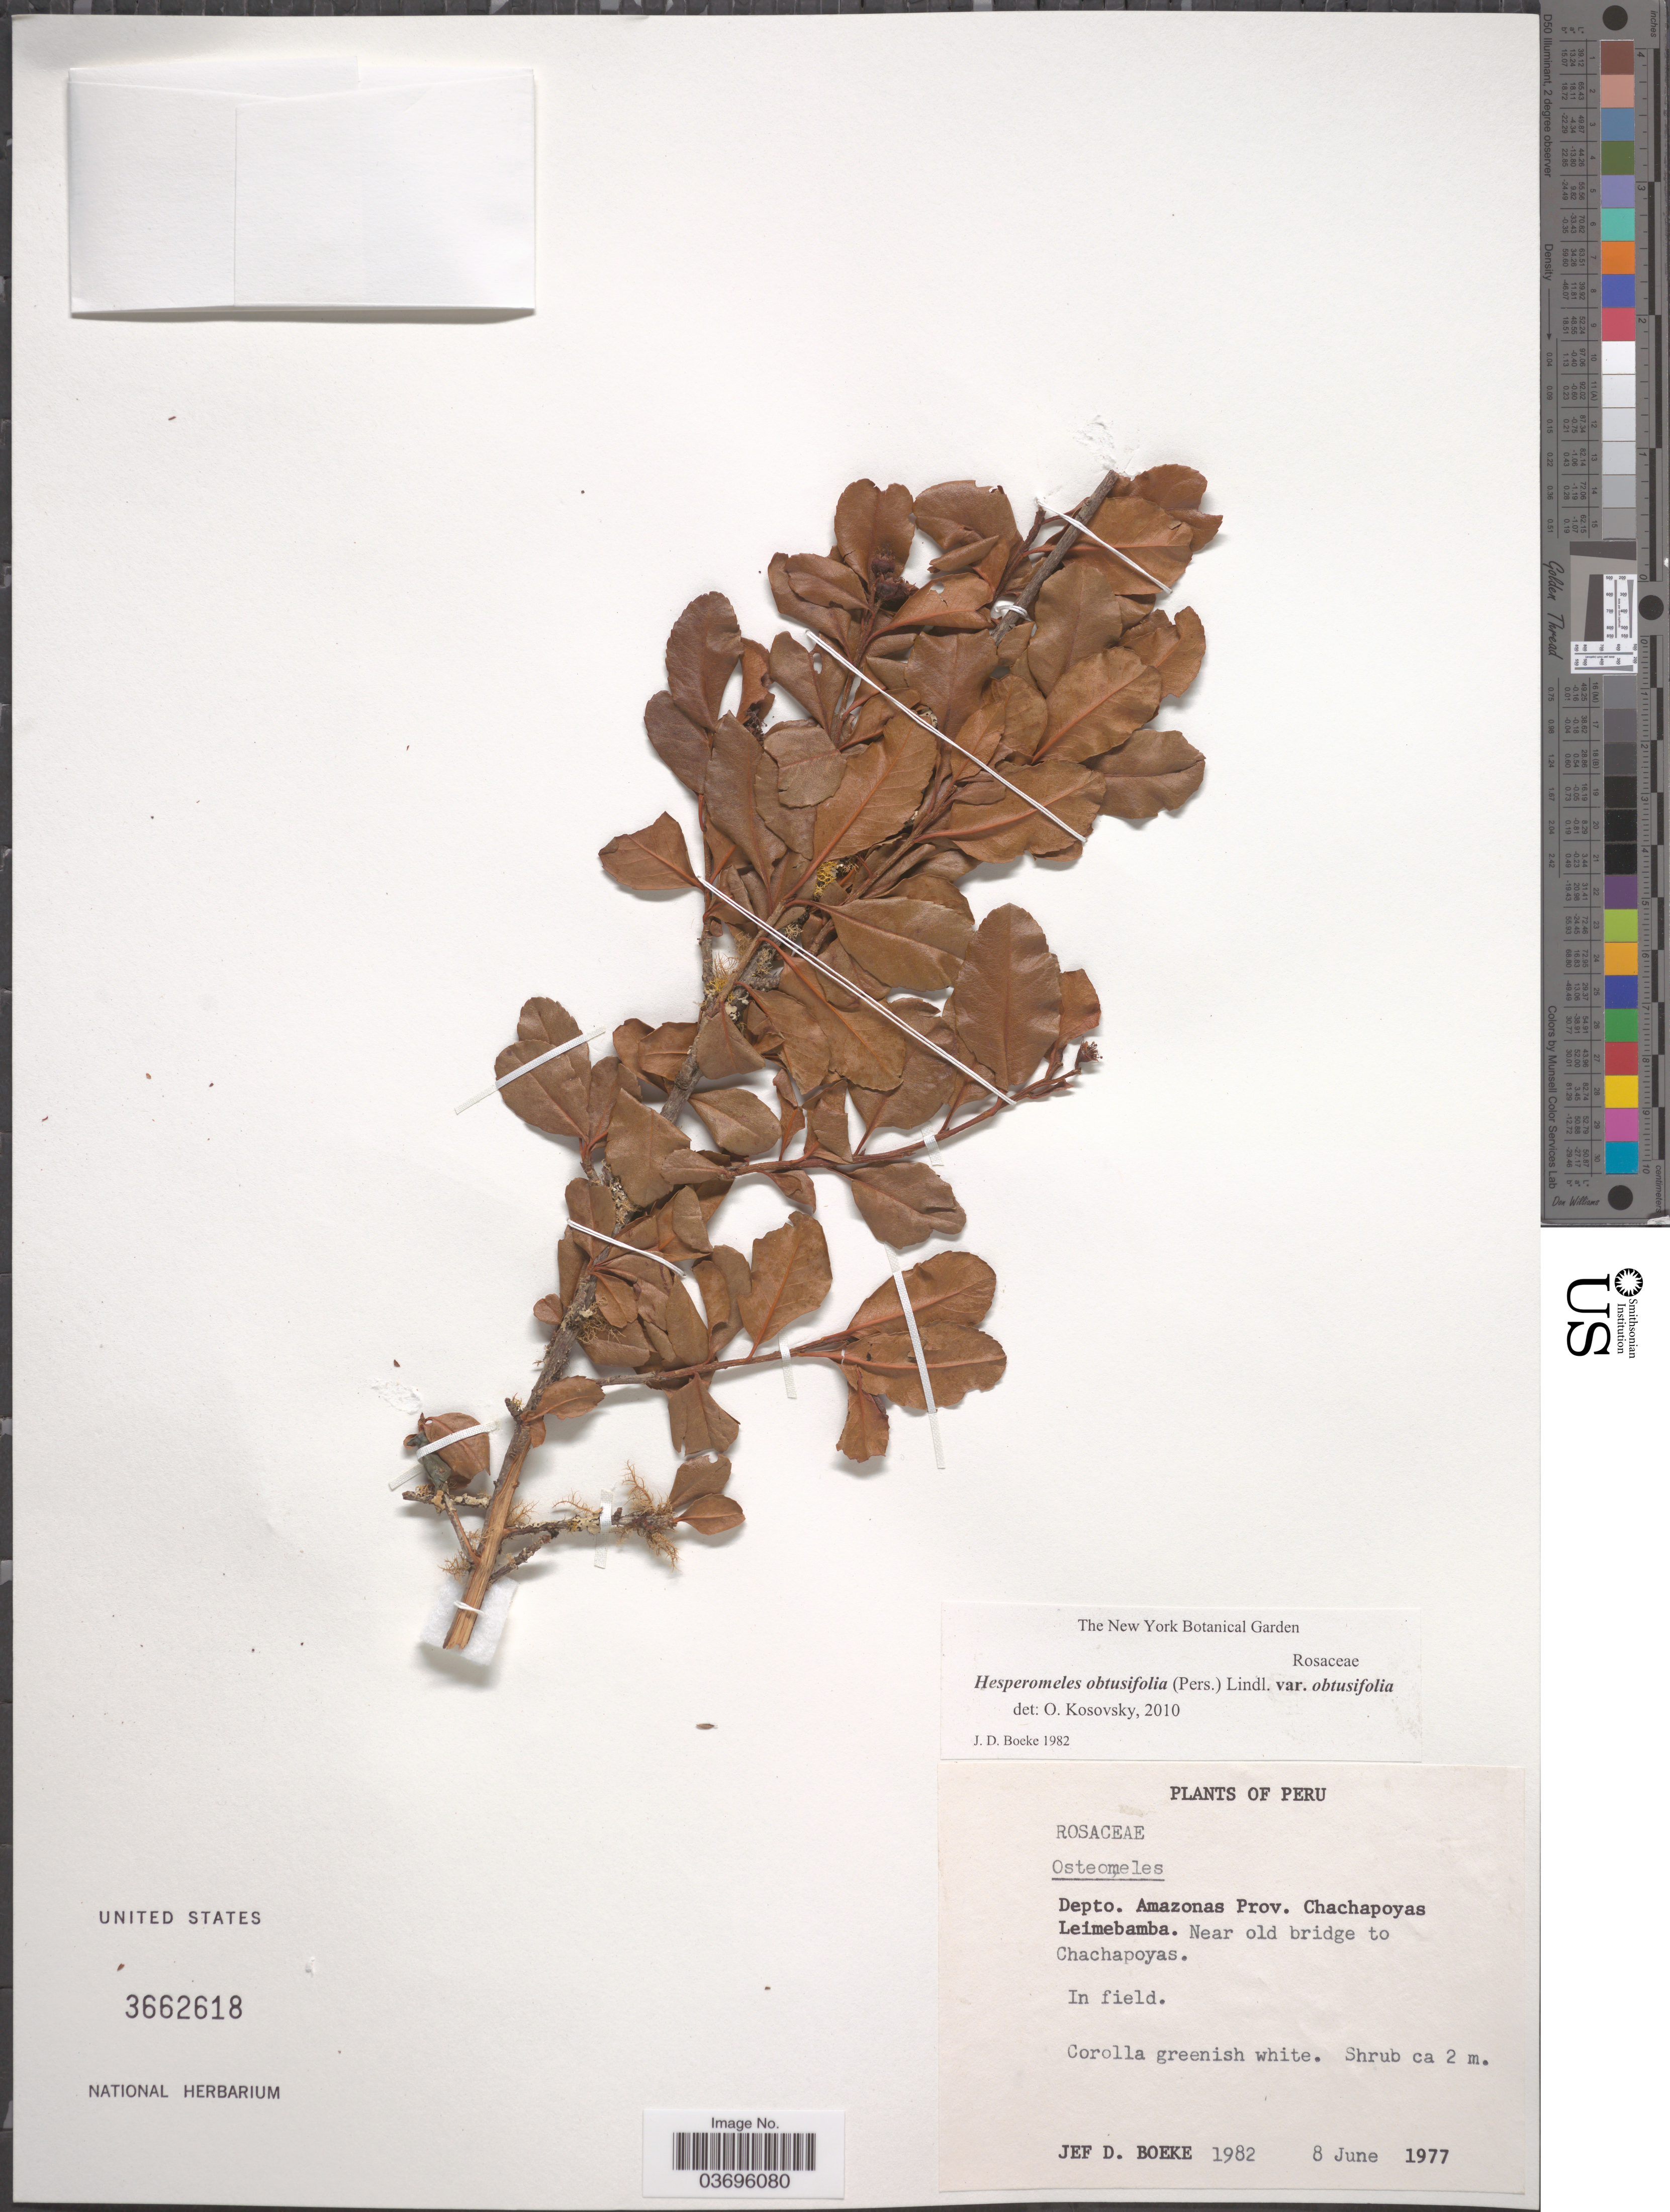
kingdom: Plantae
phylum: Tracheophyta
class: Magnoliopsida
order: Rosales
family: Rosaceae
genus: Hesperomeles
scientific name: Hesperomeles obtusifolia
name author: (Pers.) Lindl.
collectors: J. Boeke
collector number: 1982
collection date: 1977-06-08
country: Peru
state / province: Amazonas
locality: Depto. Amazonas Prov. Chachapoyas Leimbebamba. Near old bridge to Chachapoyas.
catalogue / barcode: US 3662618